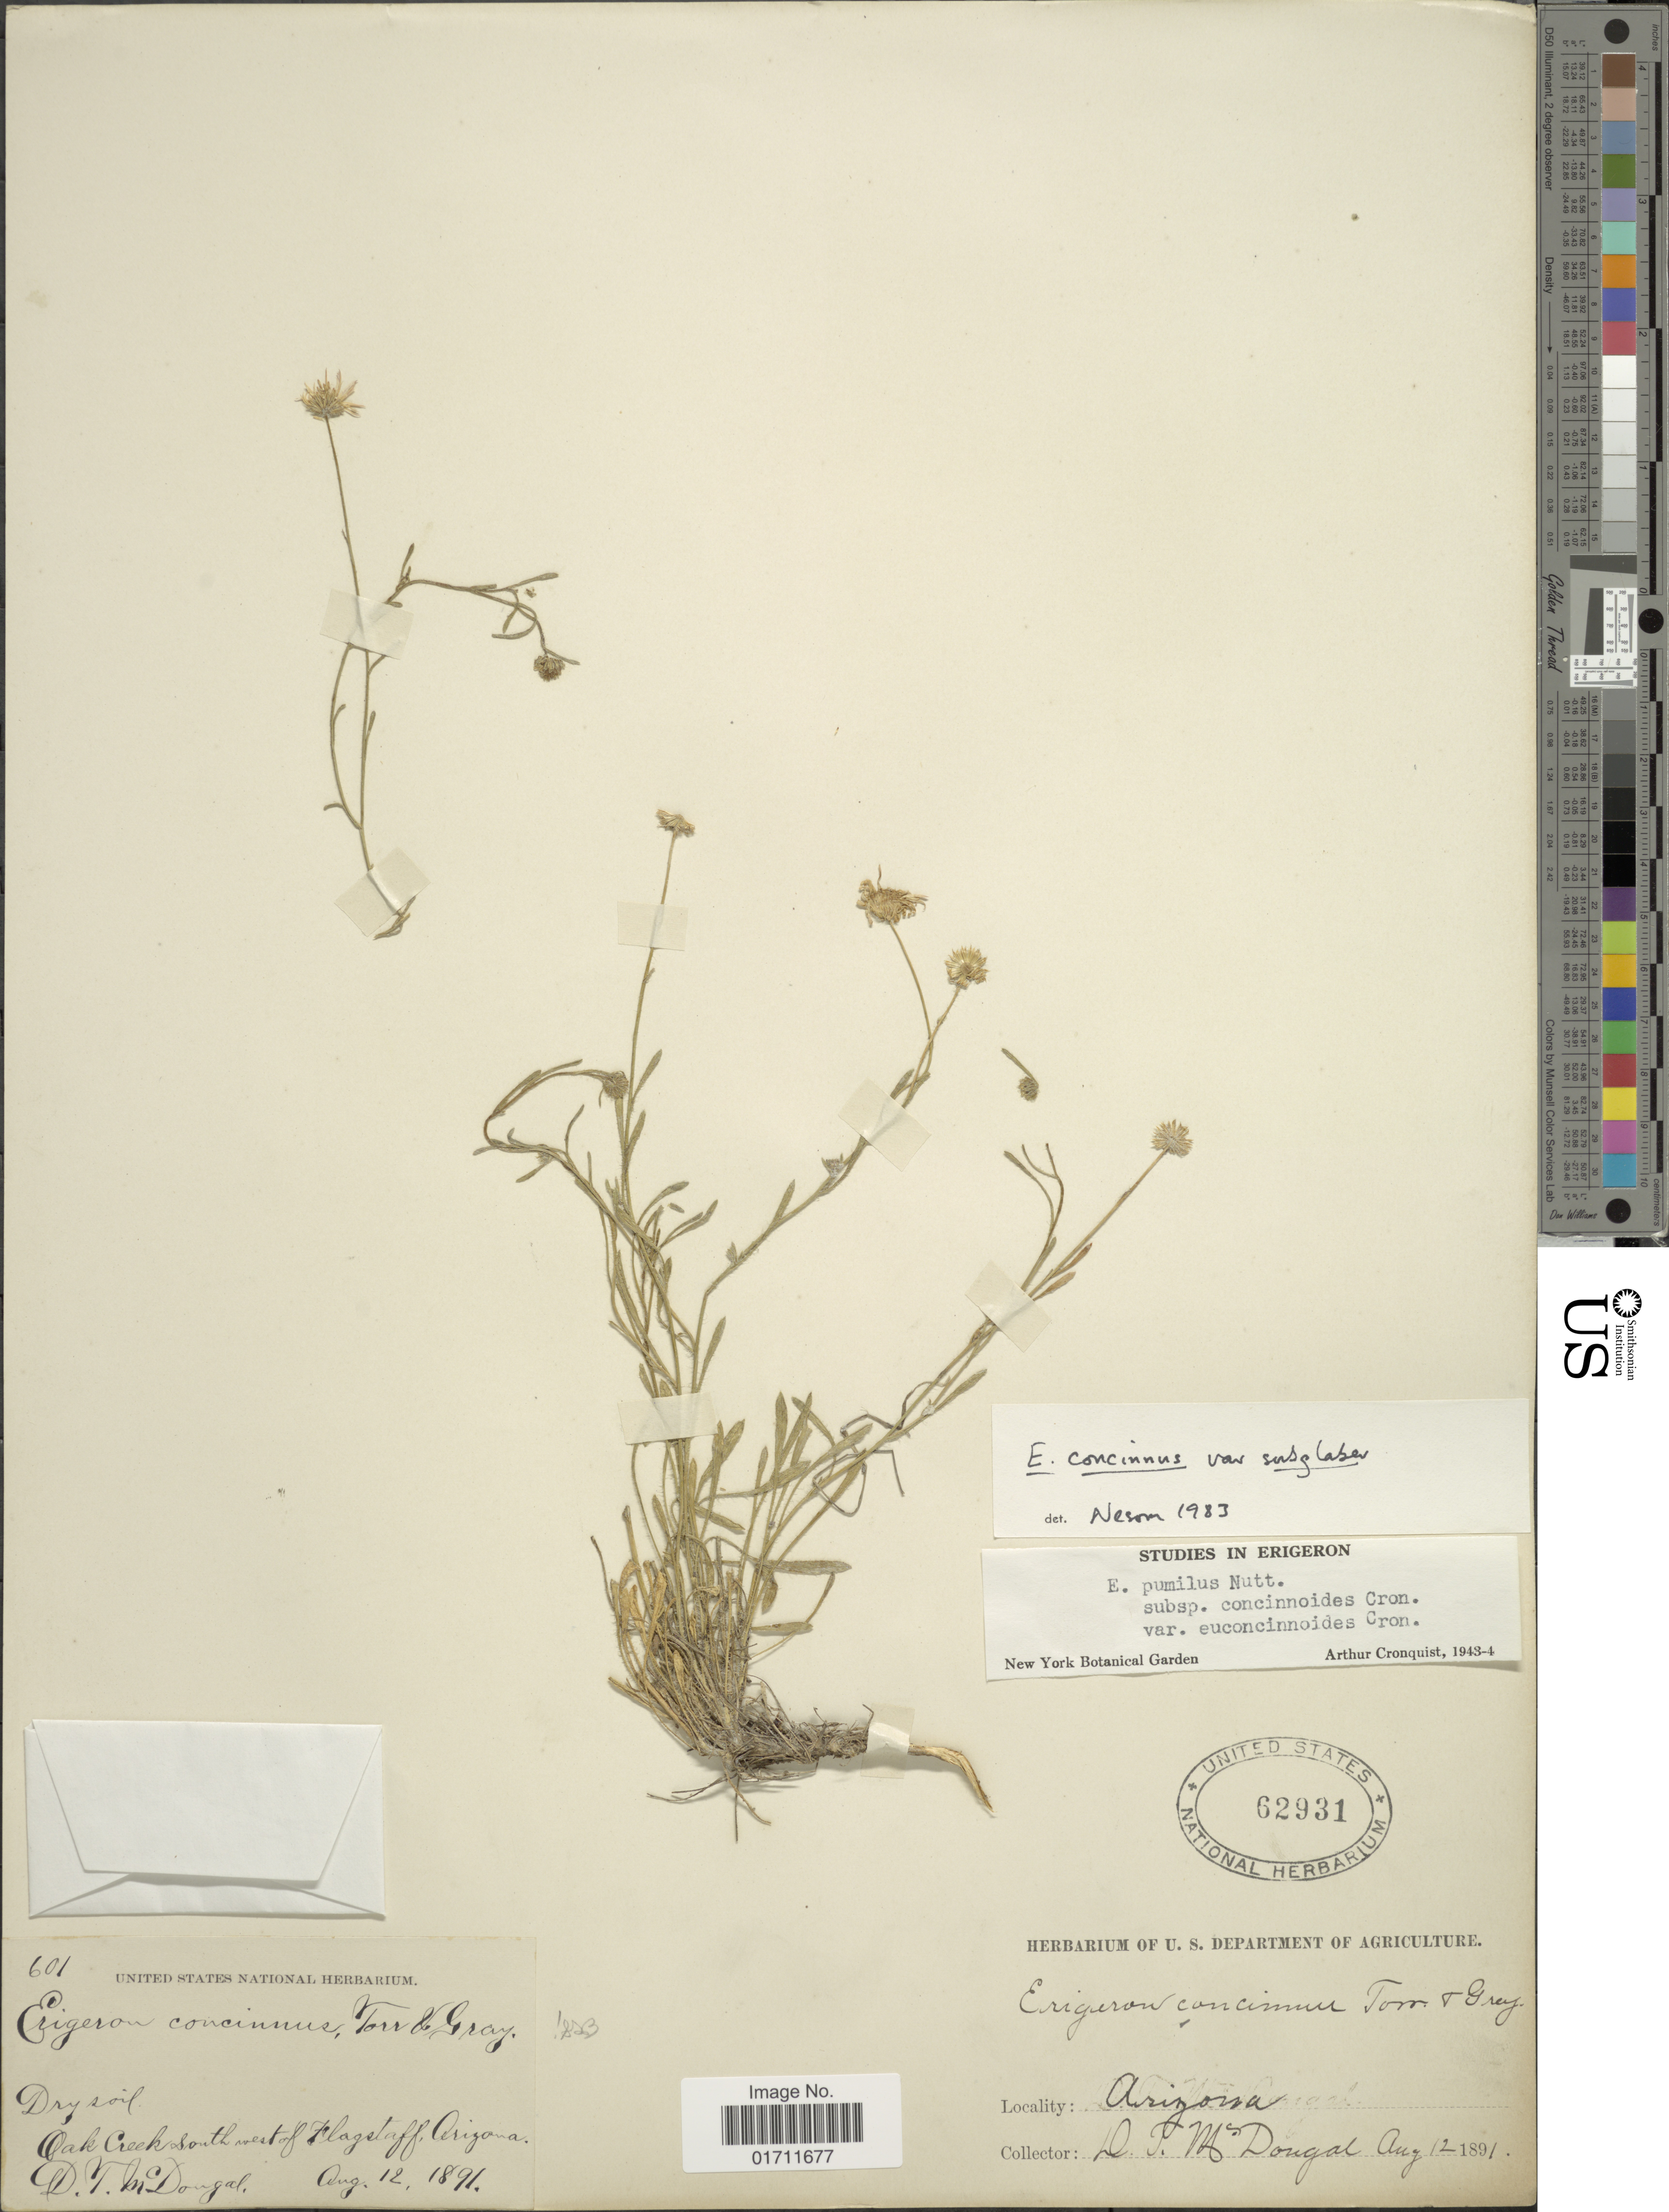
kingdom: Plantae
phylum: Tracheophyta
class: Magnoliopsida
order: Asterales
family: Asteraceae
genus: Erigeron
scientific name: Erigeron concinnus var. subglaber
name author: (Cronq.) G.L. Nesom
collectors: D. Mcdougal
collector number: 601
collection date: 1891-08-12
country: United States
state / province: Arizona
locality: Dry soil, Oak Creek south west of Flagstaff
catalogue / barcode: US 62931